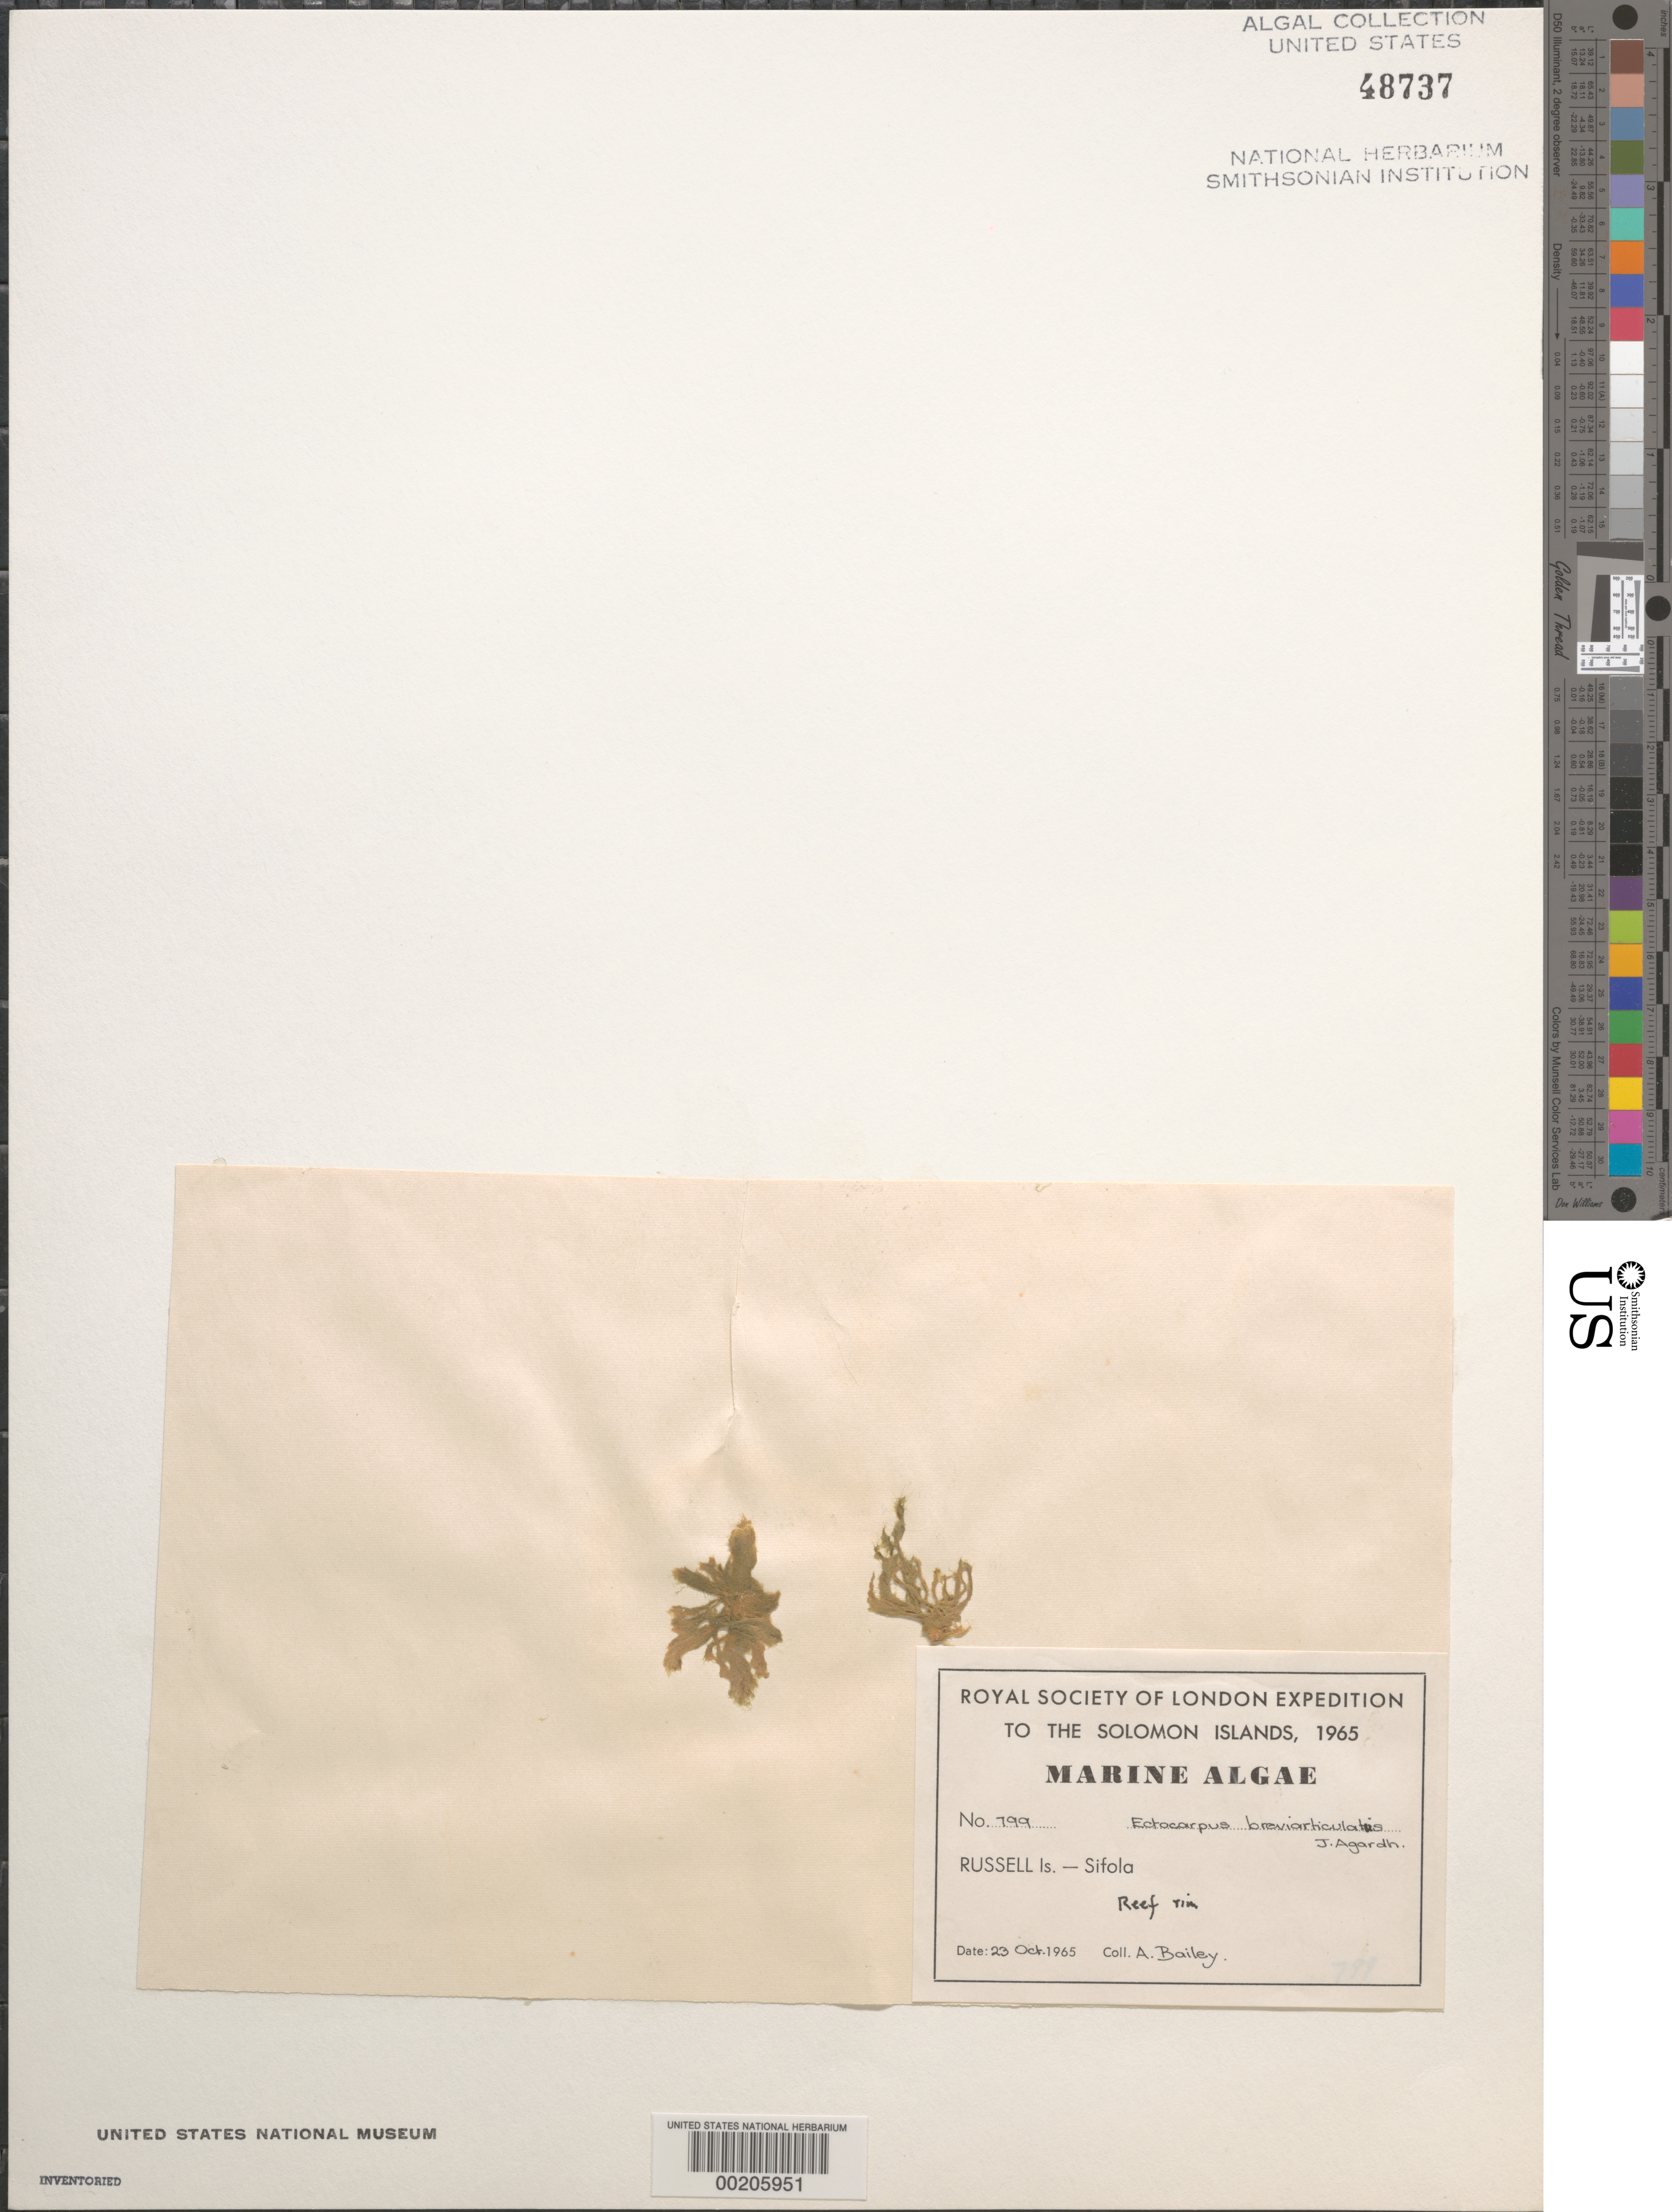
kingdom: Chromista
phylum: Ochrophyta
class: Phaeophyceae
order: Scytothamnales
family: Asteronemataceae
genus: Asteronema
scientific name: Asteronema breviarticulatum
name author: (J. Agardh) Ouriques & Bouzon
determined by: Algae name updating Project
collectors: A. Bailey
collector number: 799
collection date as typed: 23 Oct 1965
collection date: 1965-10-23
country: Solomon Islands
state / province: Central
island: Mbanika [Banika]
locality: Sifola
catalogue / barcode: US 48737